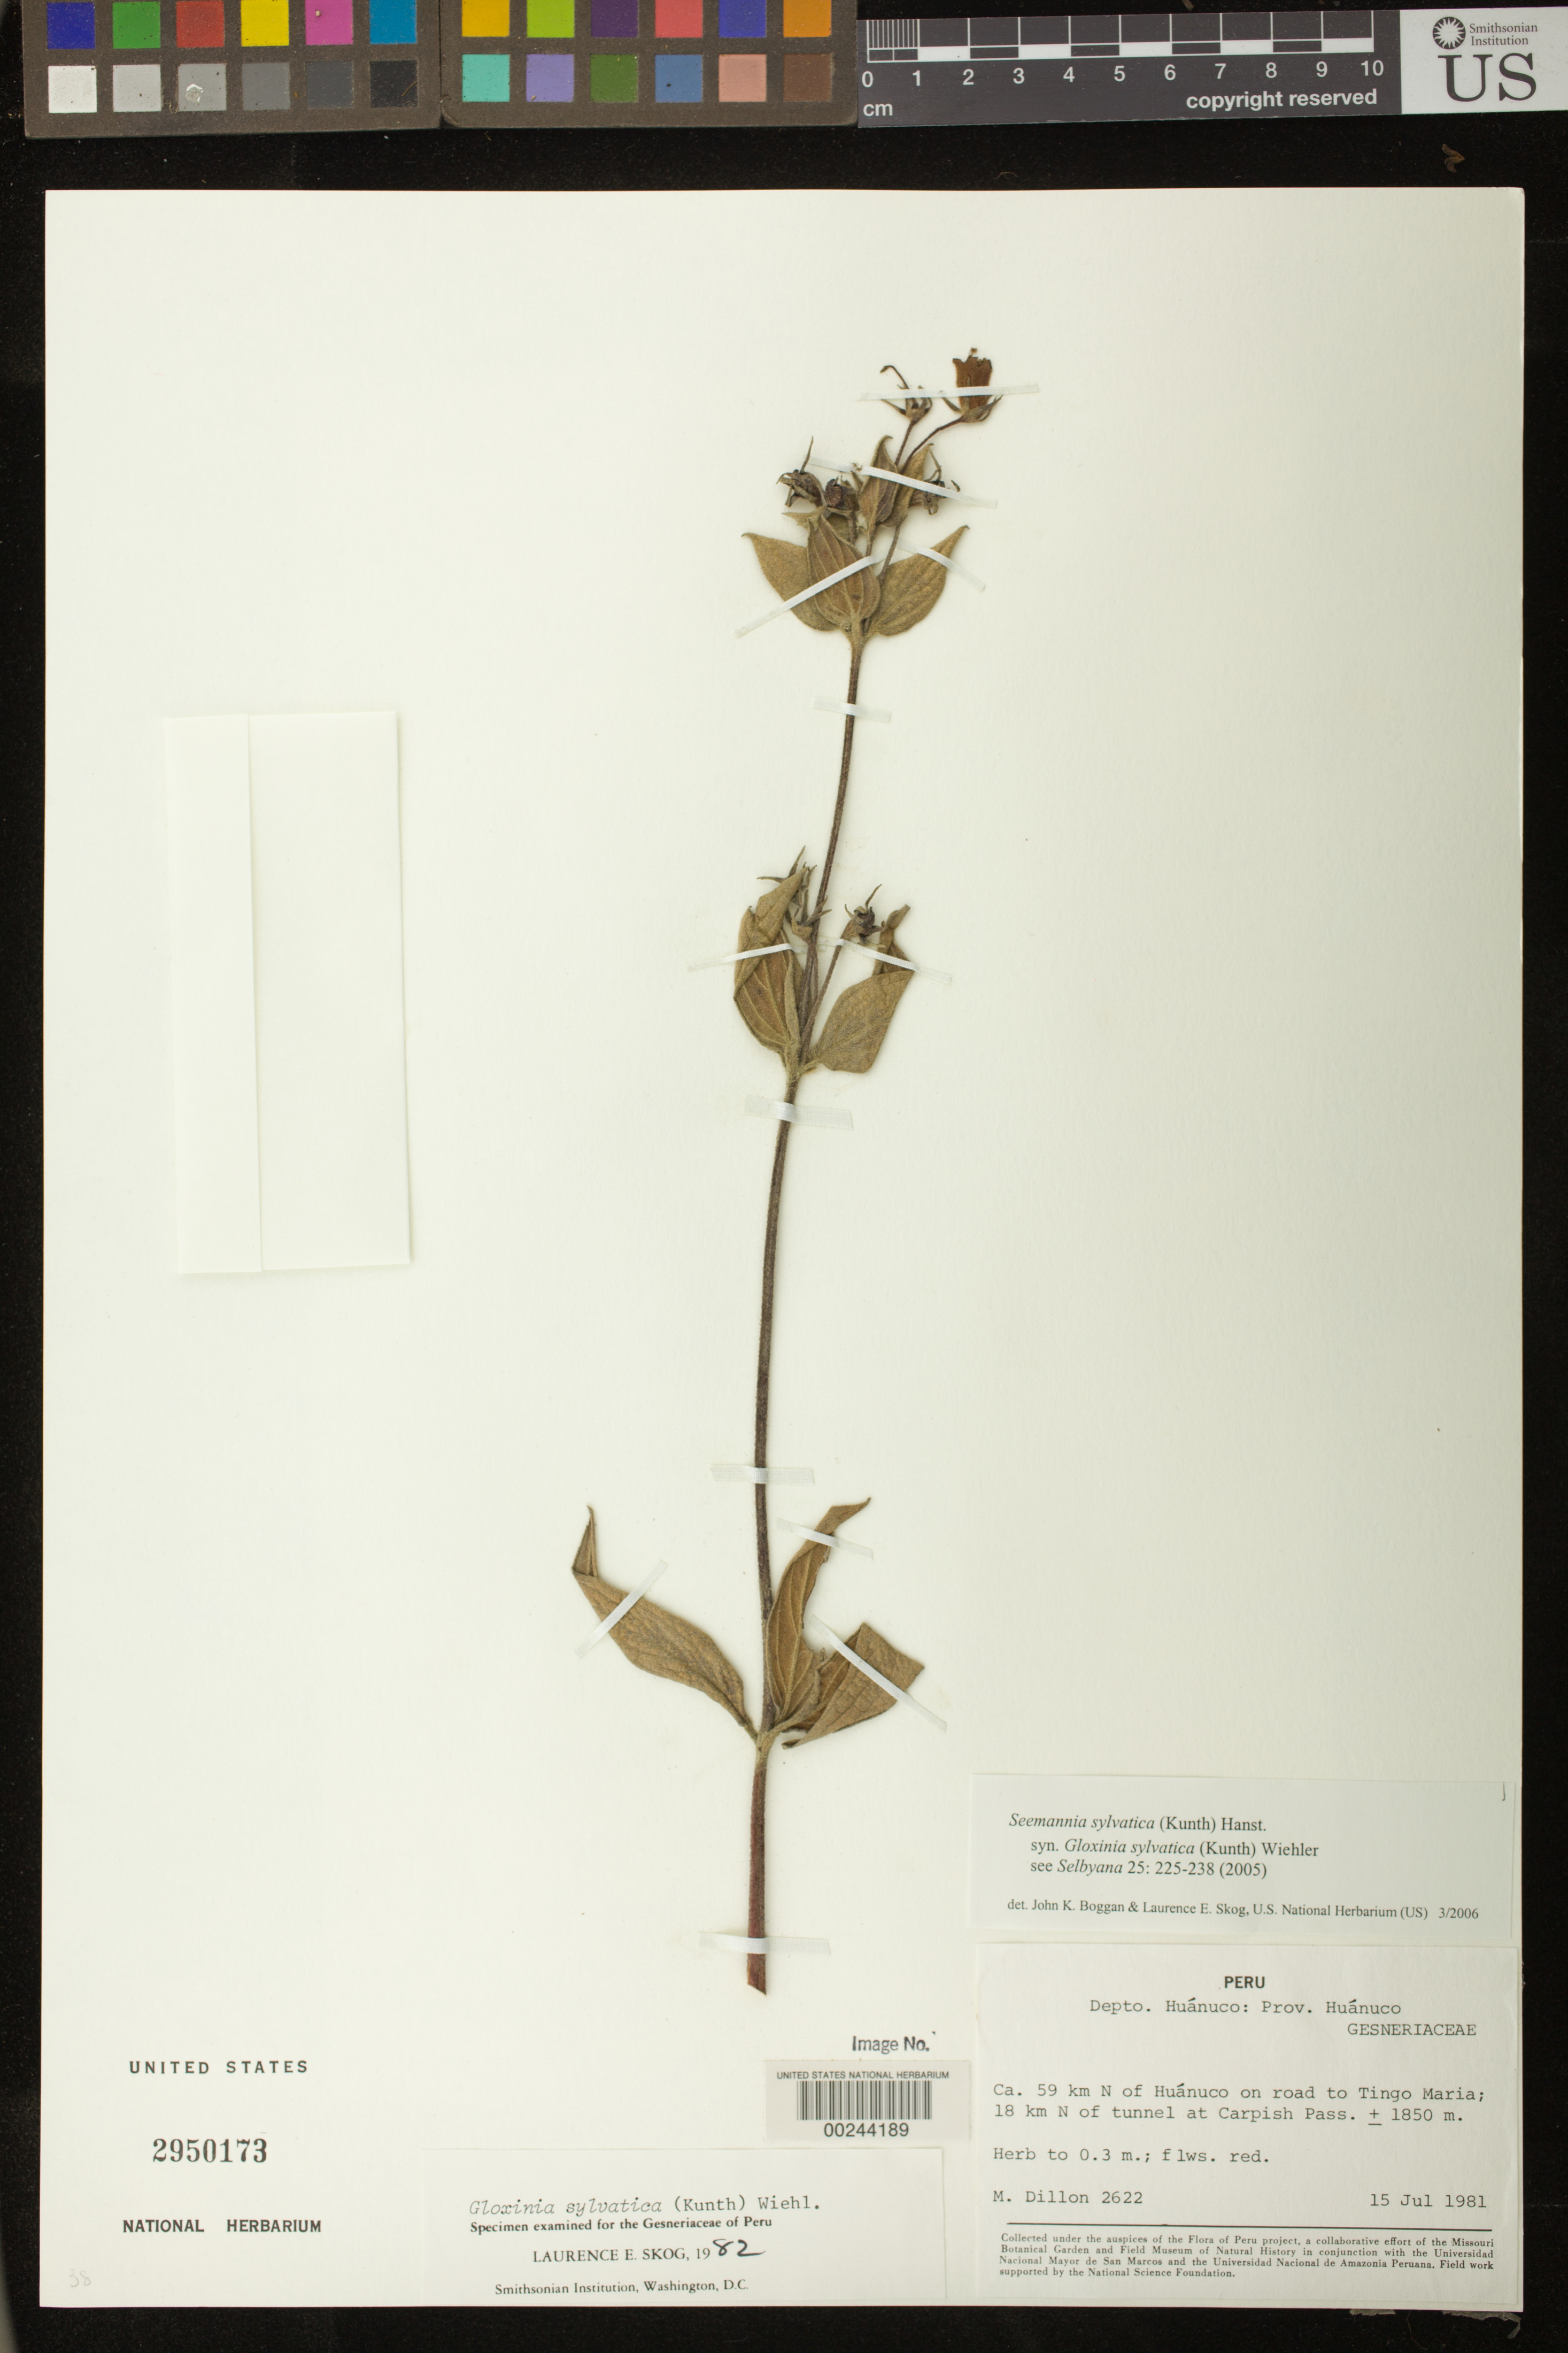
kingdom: Plantae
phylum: Tracheophyta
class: Magnoliopsida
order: Lamiales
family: Gesneriaceae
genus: Seemannia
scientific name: Seemannia sylvatica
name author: (Kunth) Hanst.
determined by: Boggan, J. K.; Skog, L. E.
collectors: M. O. Dillon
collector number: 2622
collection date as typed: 15 Jul 1981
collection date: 1981-07-15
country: Peru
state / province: Huánuco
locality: Prov. Huánuco; ca 59 km N of Huanuco on road to Tingo Maria, 18 km N of tunnel at Carpish Pass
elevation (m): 1850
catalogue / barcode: US 2950173